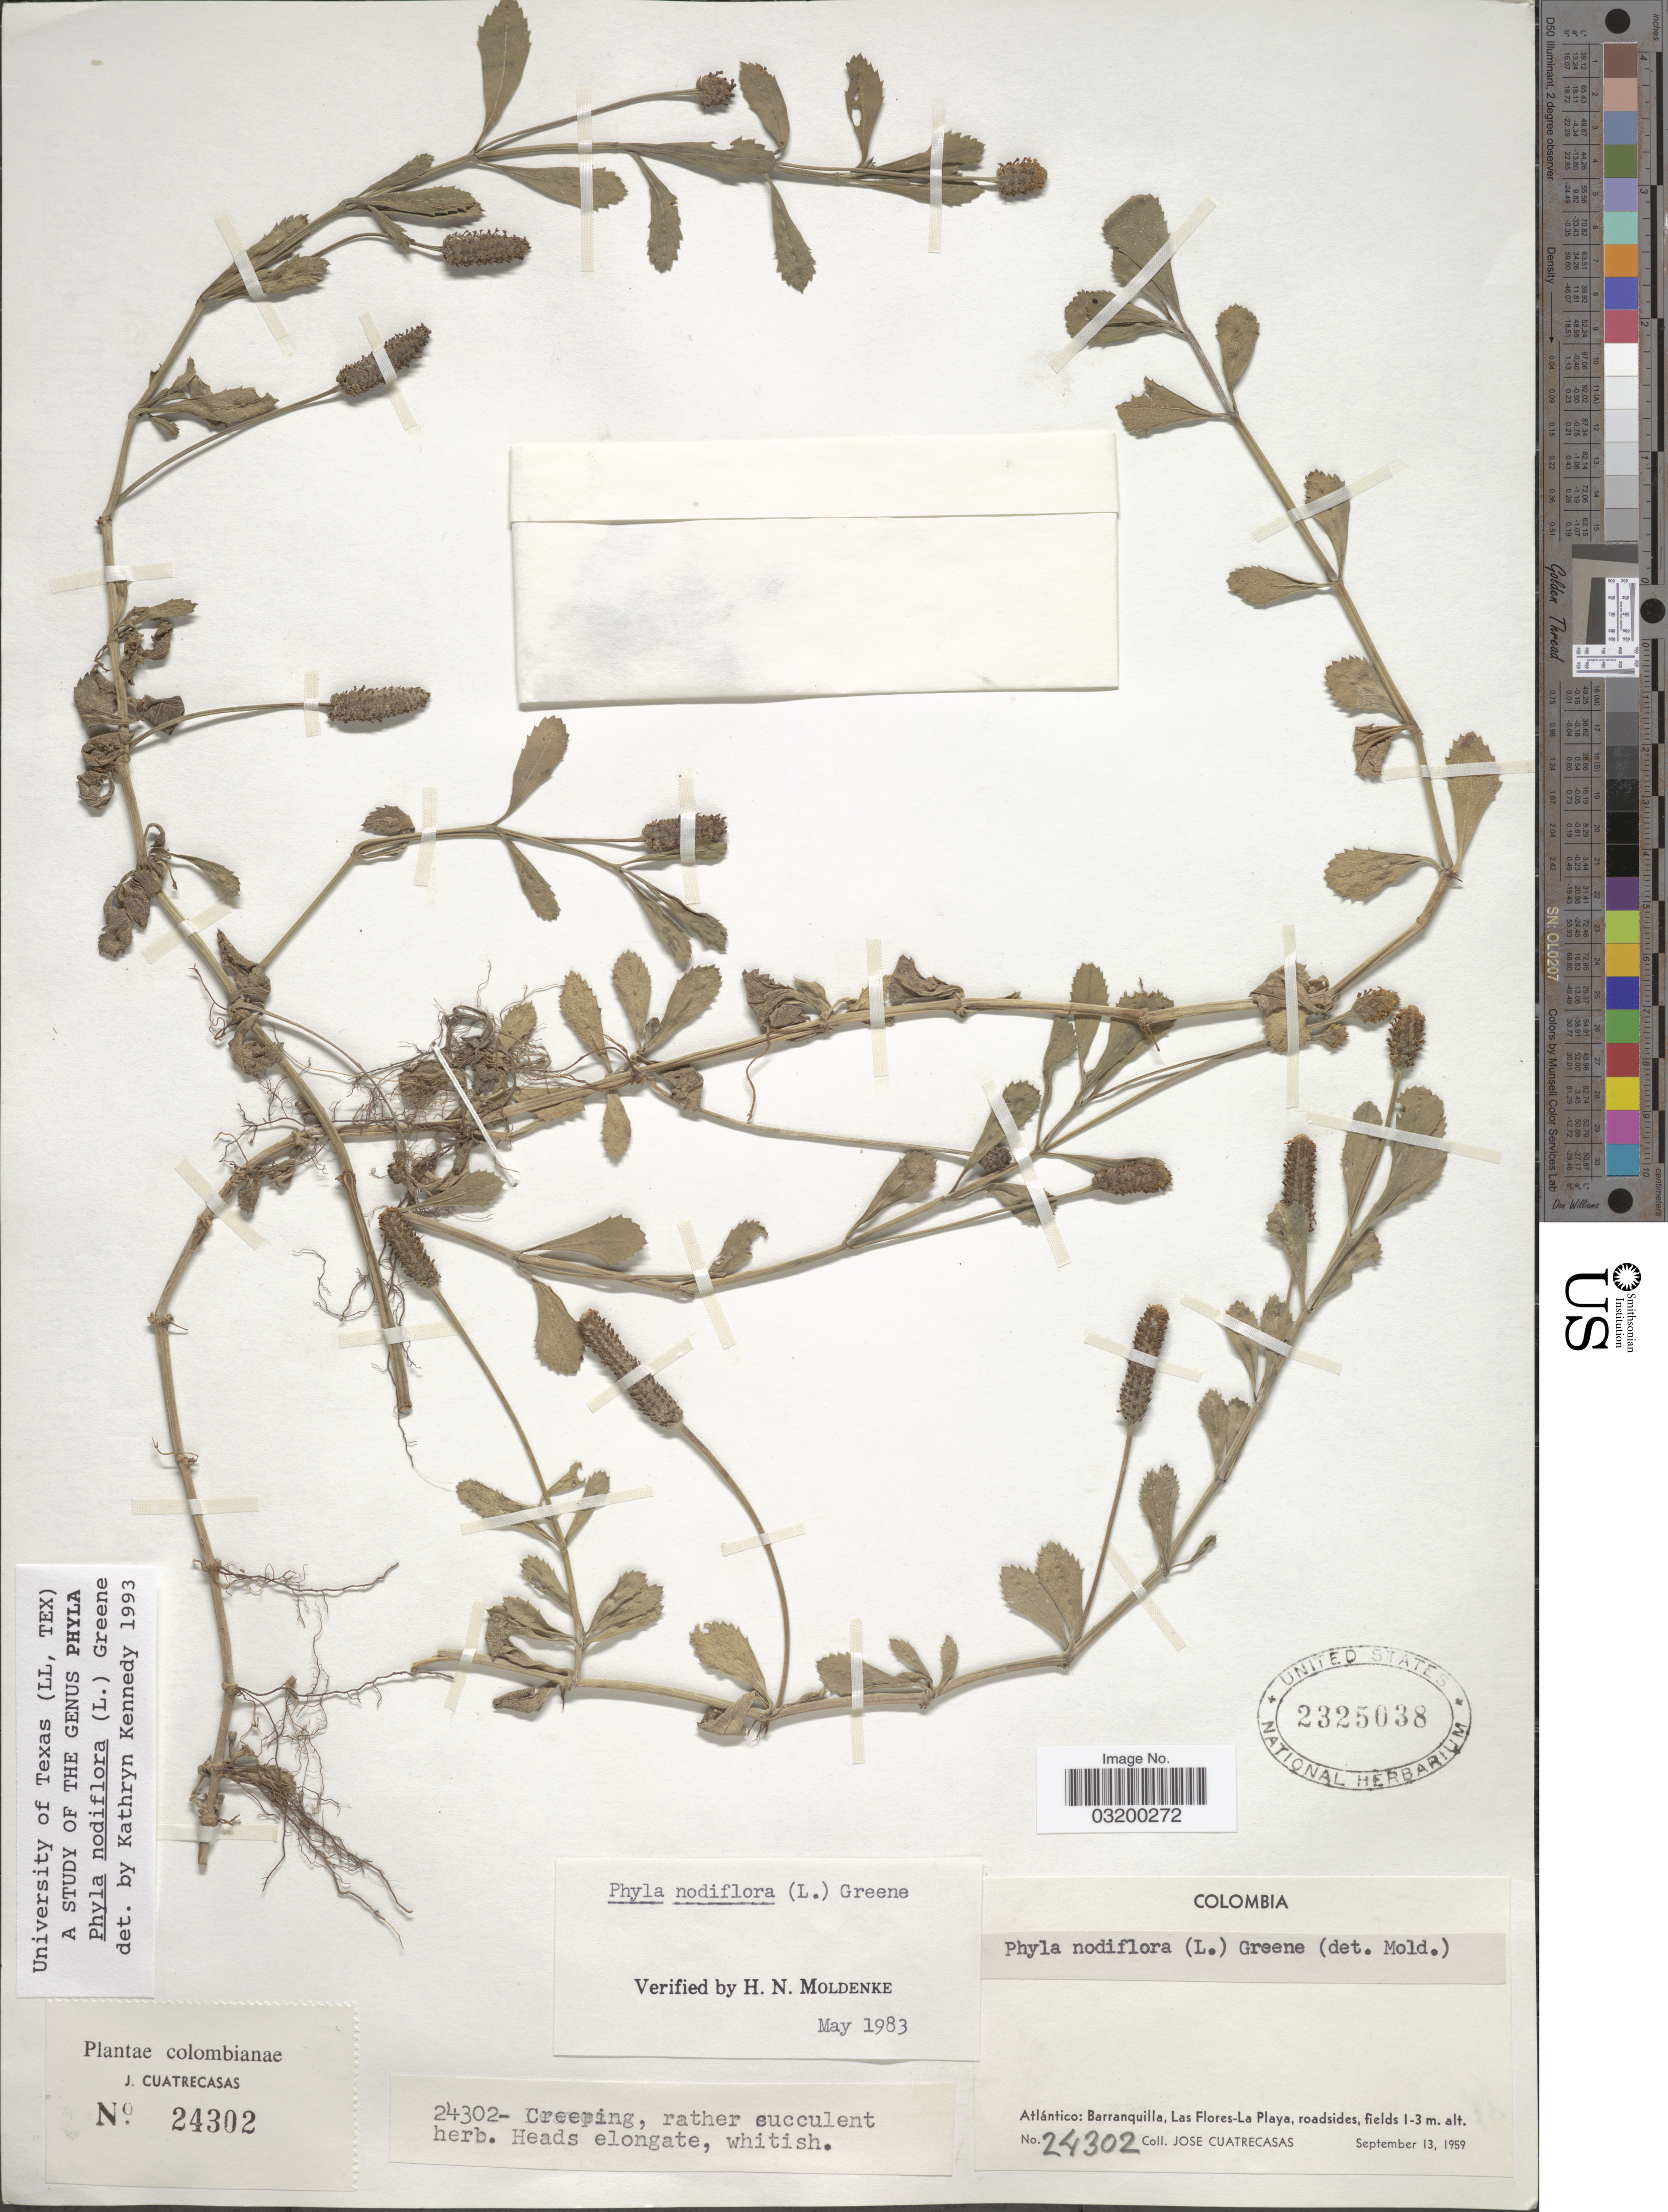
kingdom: Plantae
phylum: Tracheophyta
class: Magnoliopsida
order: Lamiales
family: Verbenaceae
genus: Phyla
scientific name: Phyla nodiflora var. nodiflora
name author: (L.) Greene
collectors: J. Cuatrecasas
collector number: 24302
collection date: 1959-09-13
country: Colombia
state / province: Atlántico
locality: Atlántico: Barranquilla, Las Flores-La Playa, roadsides, fields.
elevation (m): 1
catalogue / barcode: US 2325038